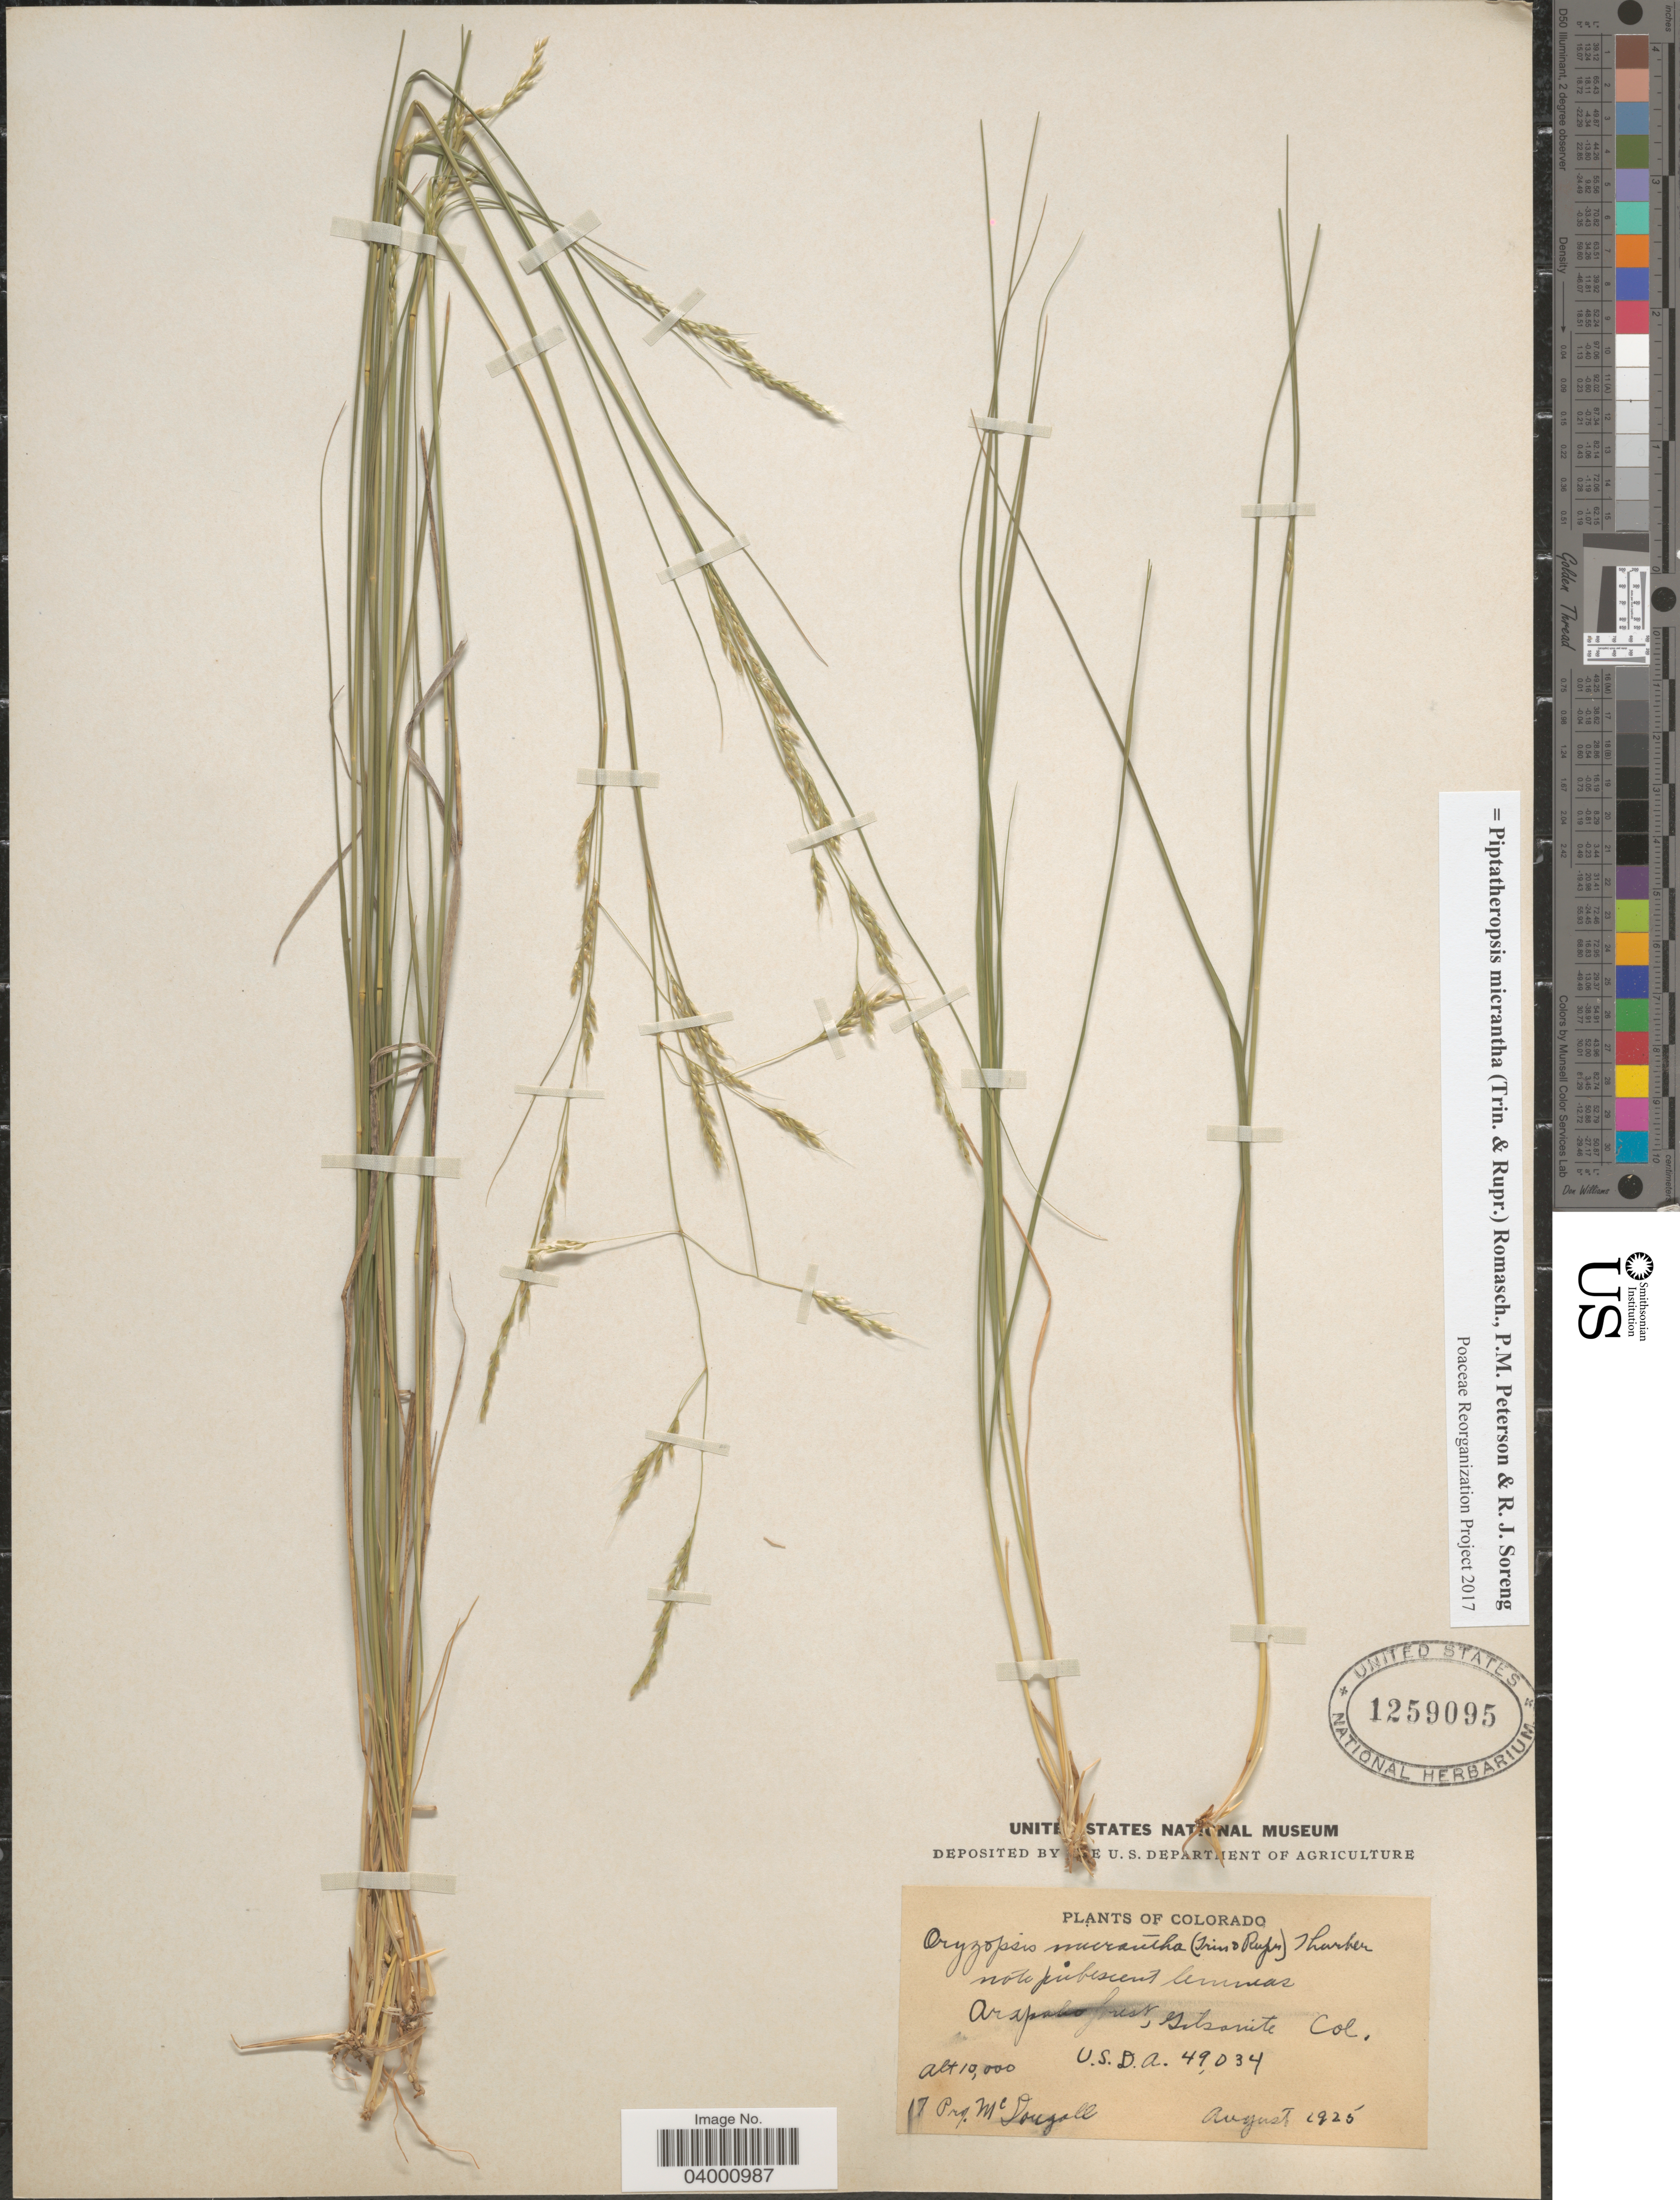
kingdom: Plantae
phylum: Tracheophyta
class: Liliopsida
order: Poales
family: Poaceae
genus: Piptatheropsis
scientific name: Piptatheropsis micrantha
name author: (Trin. & Rupr.) Romasch.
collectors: McDougall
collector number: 17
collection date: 1925-08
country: United States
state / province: Colorado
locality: Arapaho forest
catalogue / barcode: US 1259095